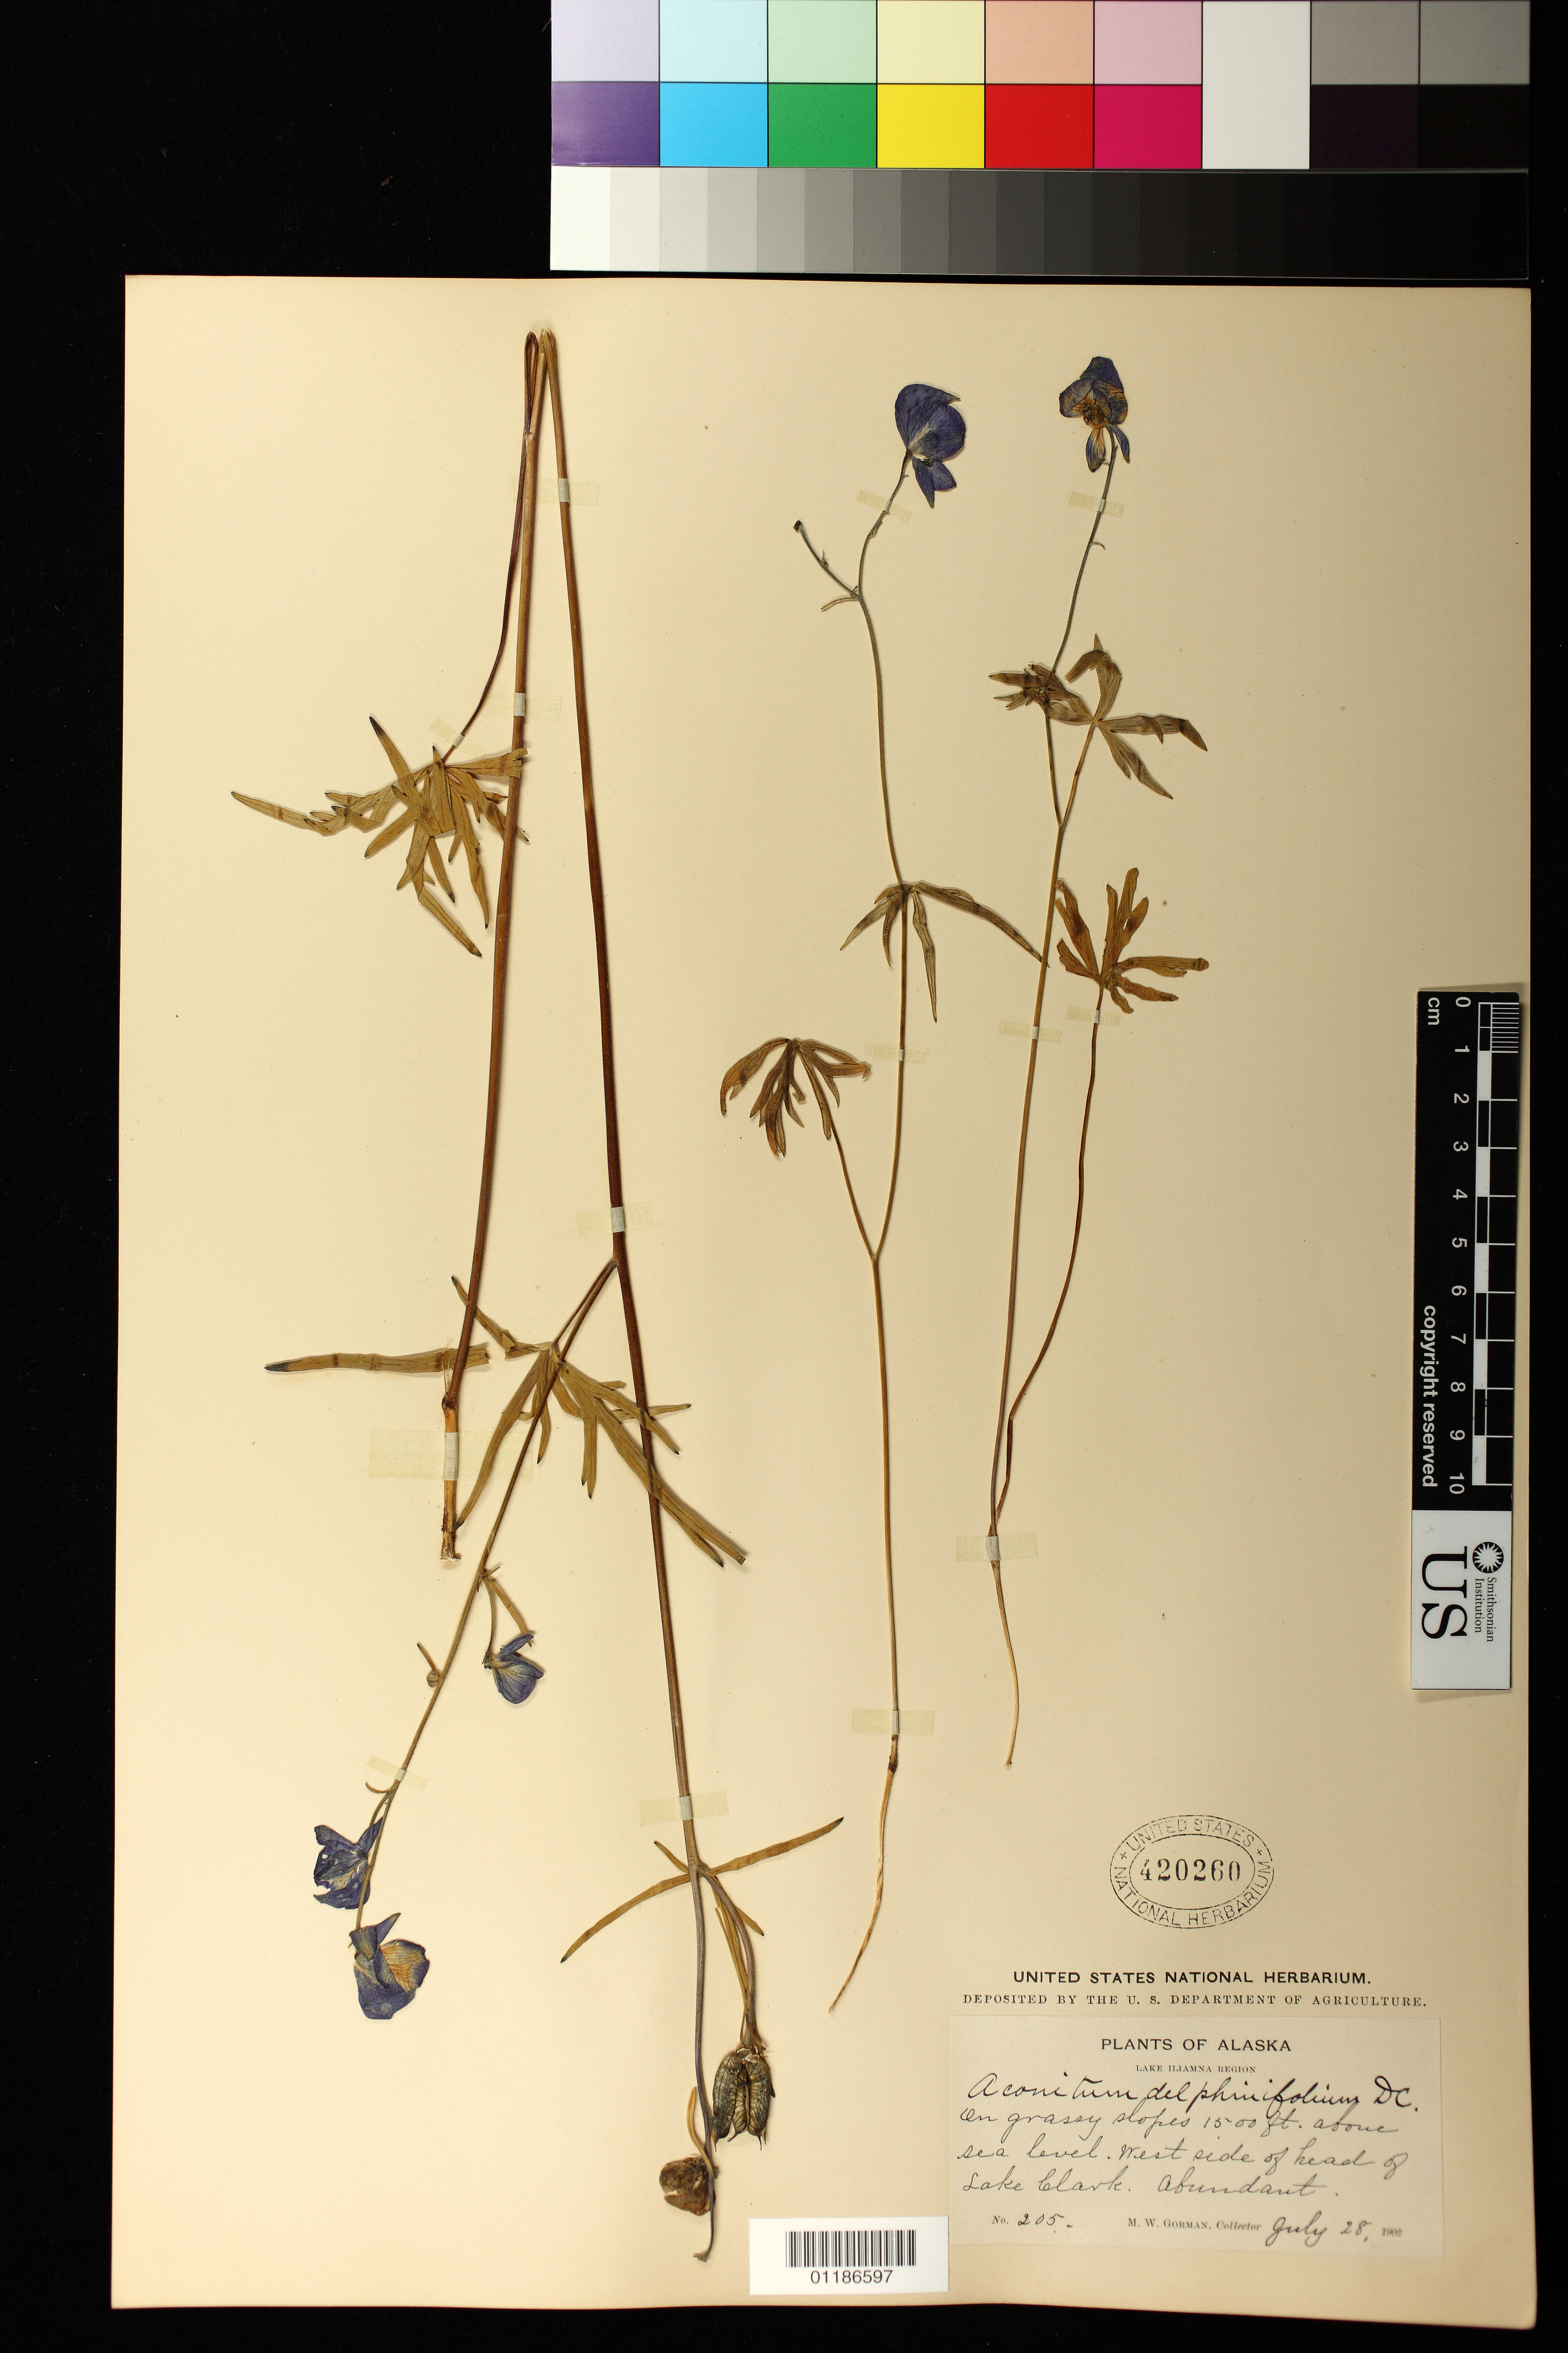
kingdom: Plantae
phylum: Tracheophyta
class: Magnoliopsida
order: Ranunculales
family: Ranunculaceae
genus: Aconitum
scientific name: Aconitum delphinifolium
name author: DC.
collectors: M. W. Gorman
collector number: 205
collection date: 1902-07-28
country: United States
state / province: Alaska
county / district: Lake and Peninsula Borough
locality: Lake Iliamna Region. On grassy slopes 1500 ft. above sea level. West side of head of Lake Clark. Abundant.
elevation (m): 457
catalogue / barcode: US 420260